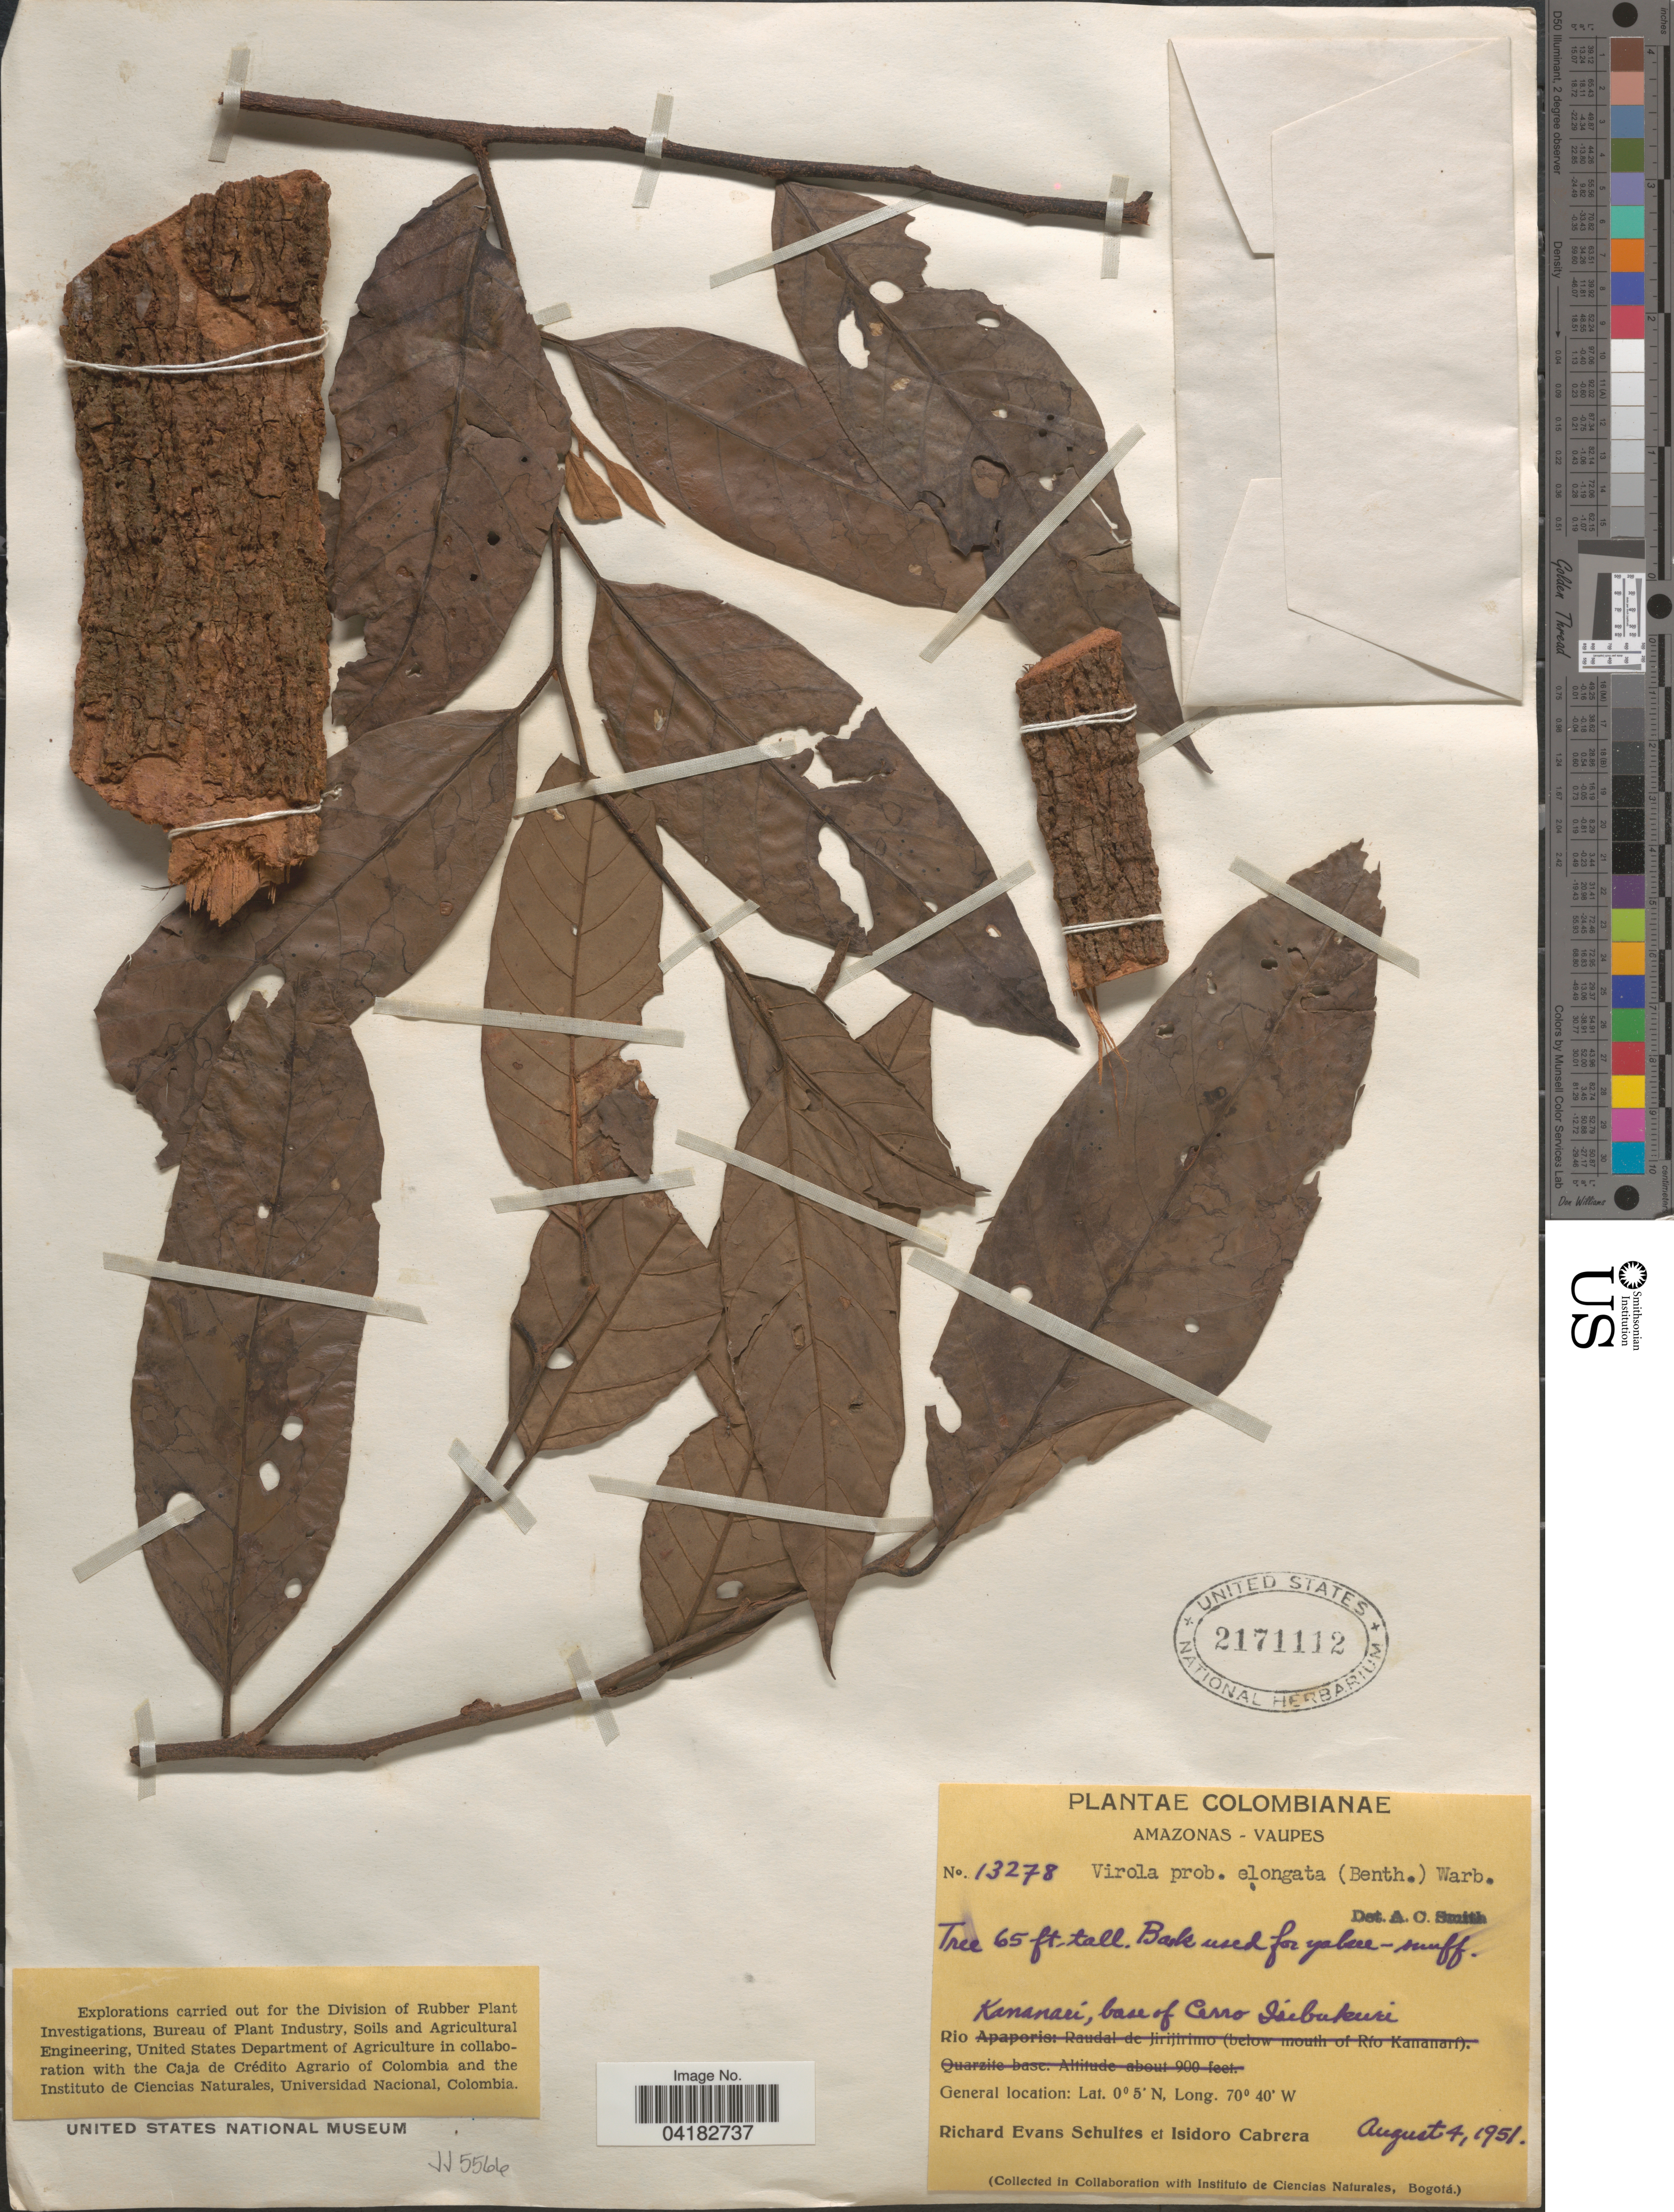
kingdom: Plantae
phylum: Tracheophyta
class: Magnoliopsida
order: Magnoliales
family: Myristicaceae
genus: Virola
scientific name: Virola elongata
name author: (Benth.) Warb.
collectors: R. E. Schultes & I. Cabrera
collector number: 13278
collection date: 1951-08-04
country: Colombia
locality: Amazonas-Vaupes. Rio Kananarí, base of Cerro Ikebukuri.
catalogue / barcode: US 2171112